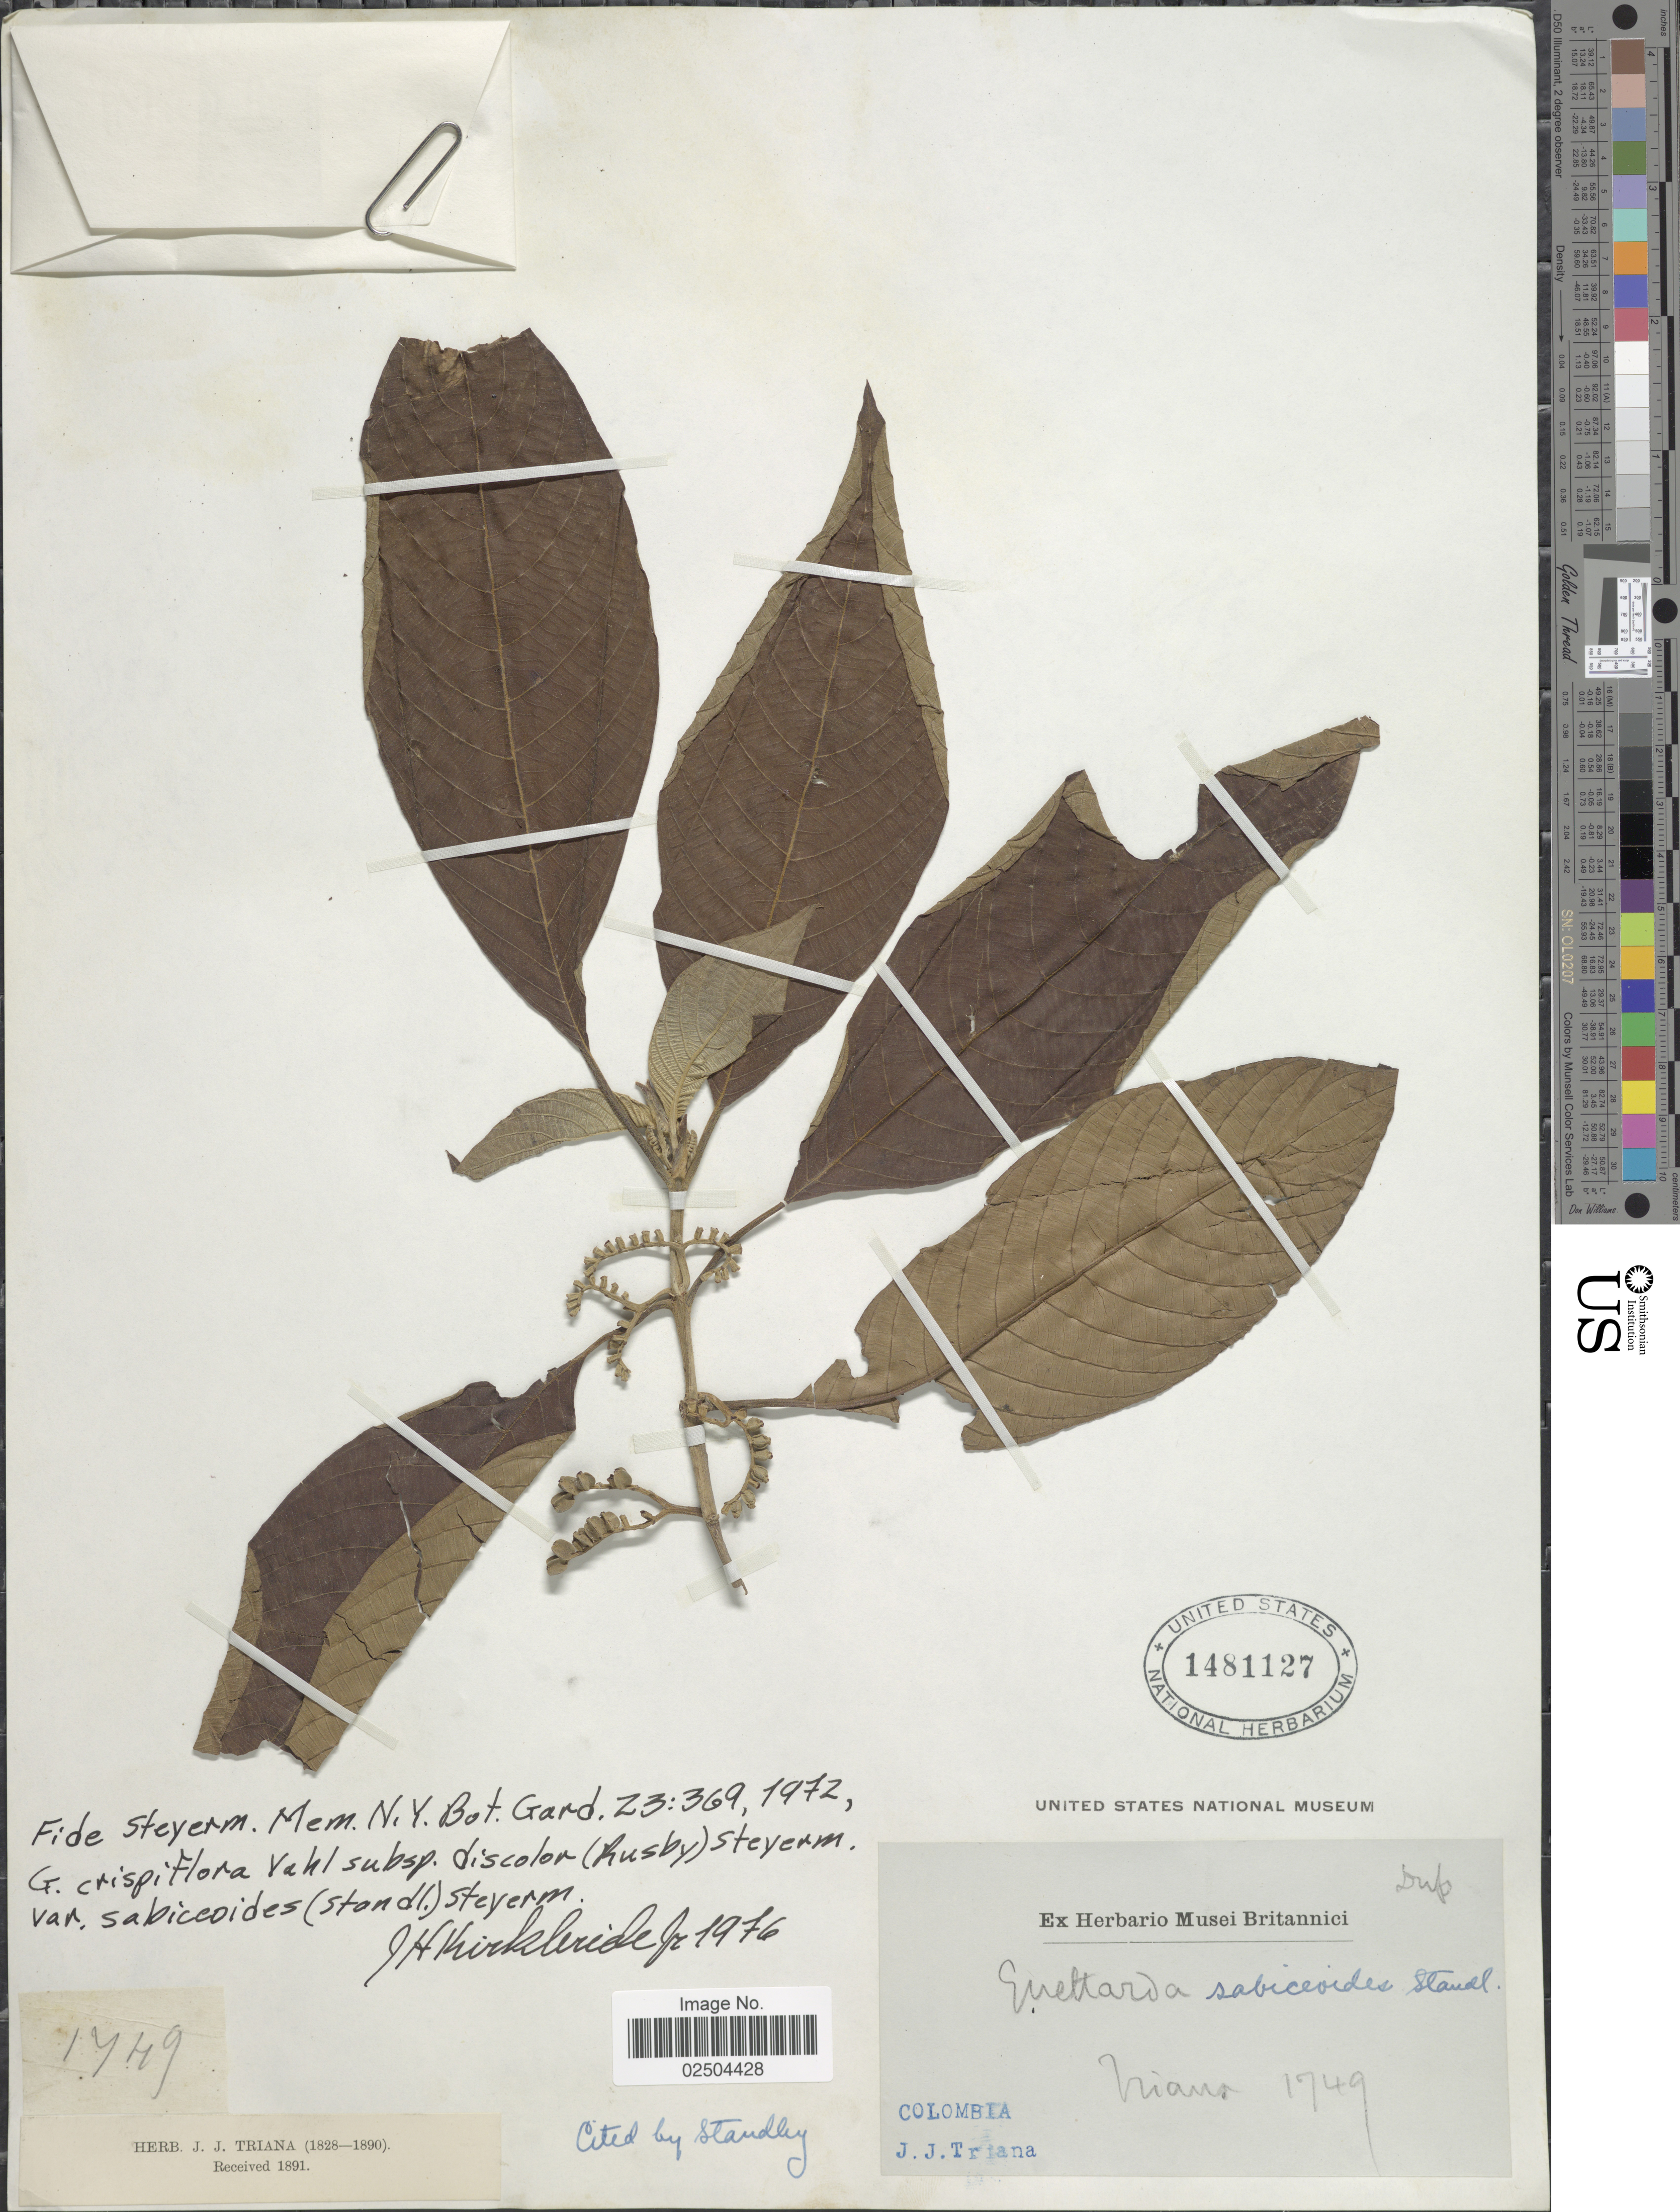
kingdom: Plantae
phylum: Tracheophyta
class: Magnoliopsida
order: Gentianales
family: Rubiaceae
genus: Guettarda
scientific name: Guettarda crispiflora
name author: Vahl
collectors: J. J. Triana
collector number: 1749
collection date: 1828/1890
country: Colombia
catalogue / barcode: US 1481127